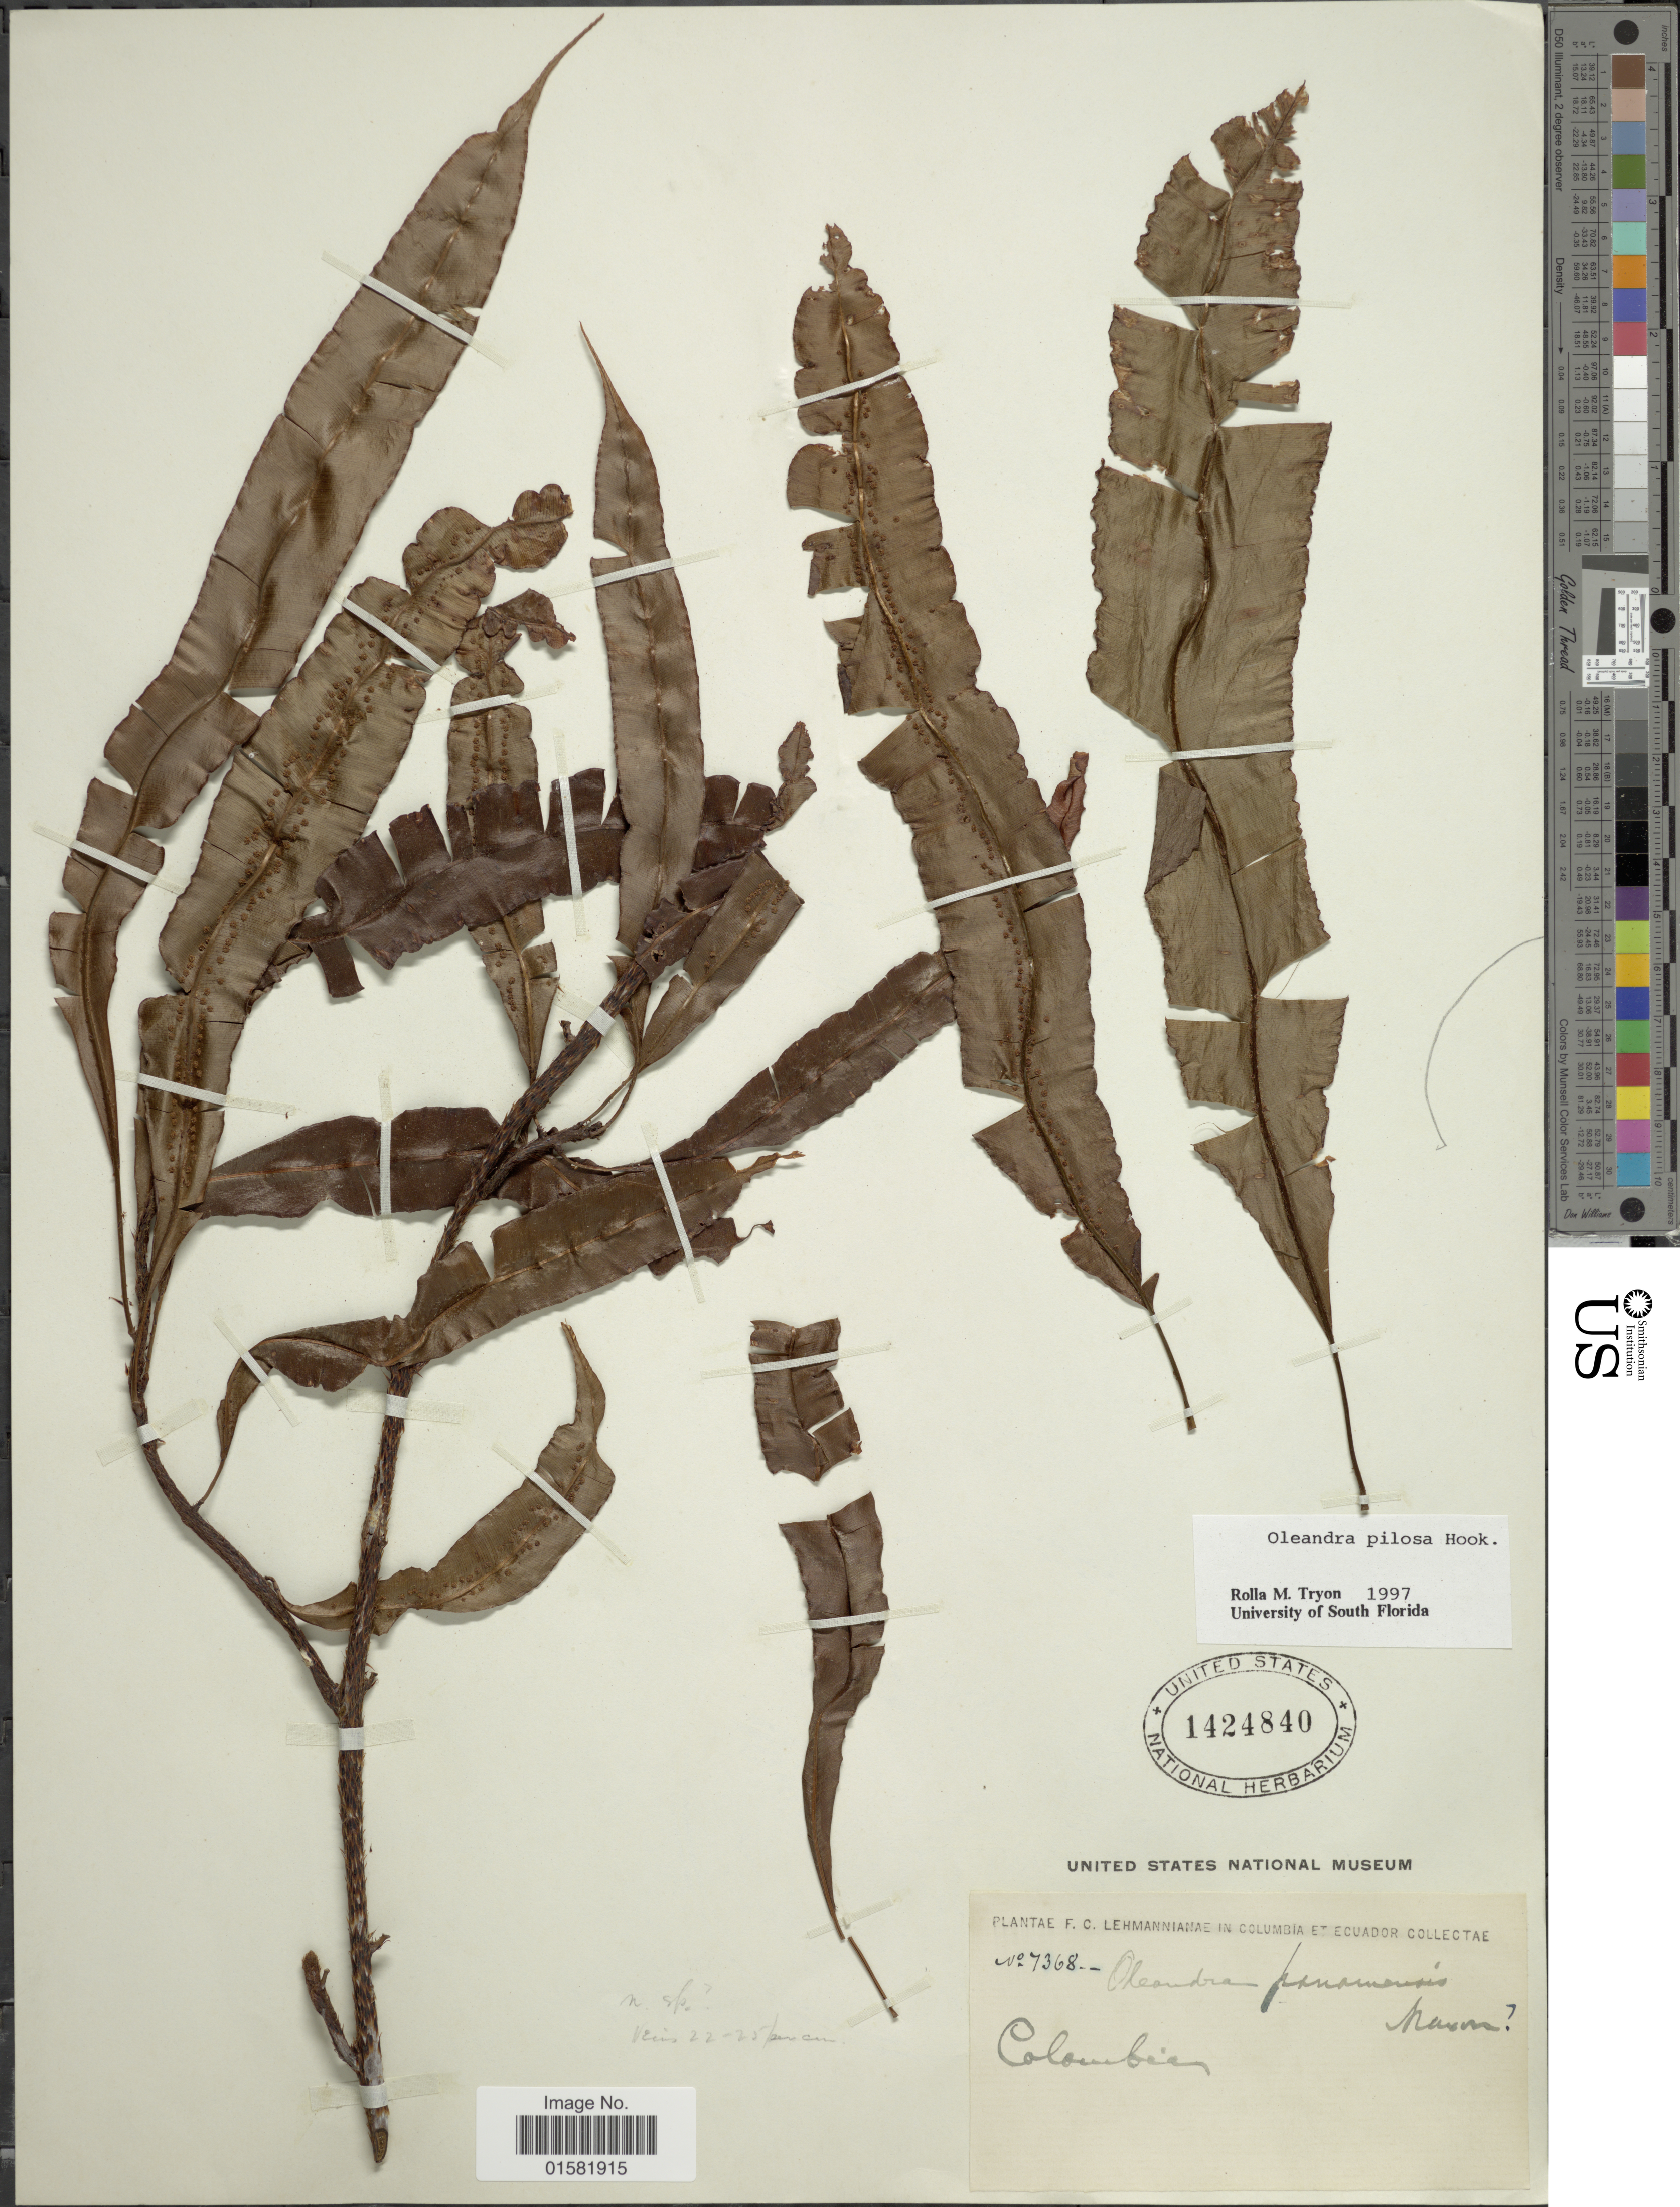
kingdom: Plantae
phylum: Tracheophyta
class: Polypodiopsida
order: Polypodiales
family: Oleandraceae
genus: Oleandra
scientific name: Oleandra pilosa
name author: Hook.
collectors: F. C. Lehmann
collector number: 7368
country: Colombia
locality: Colombia.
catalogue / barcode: US 1424840